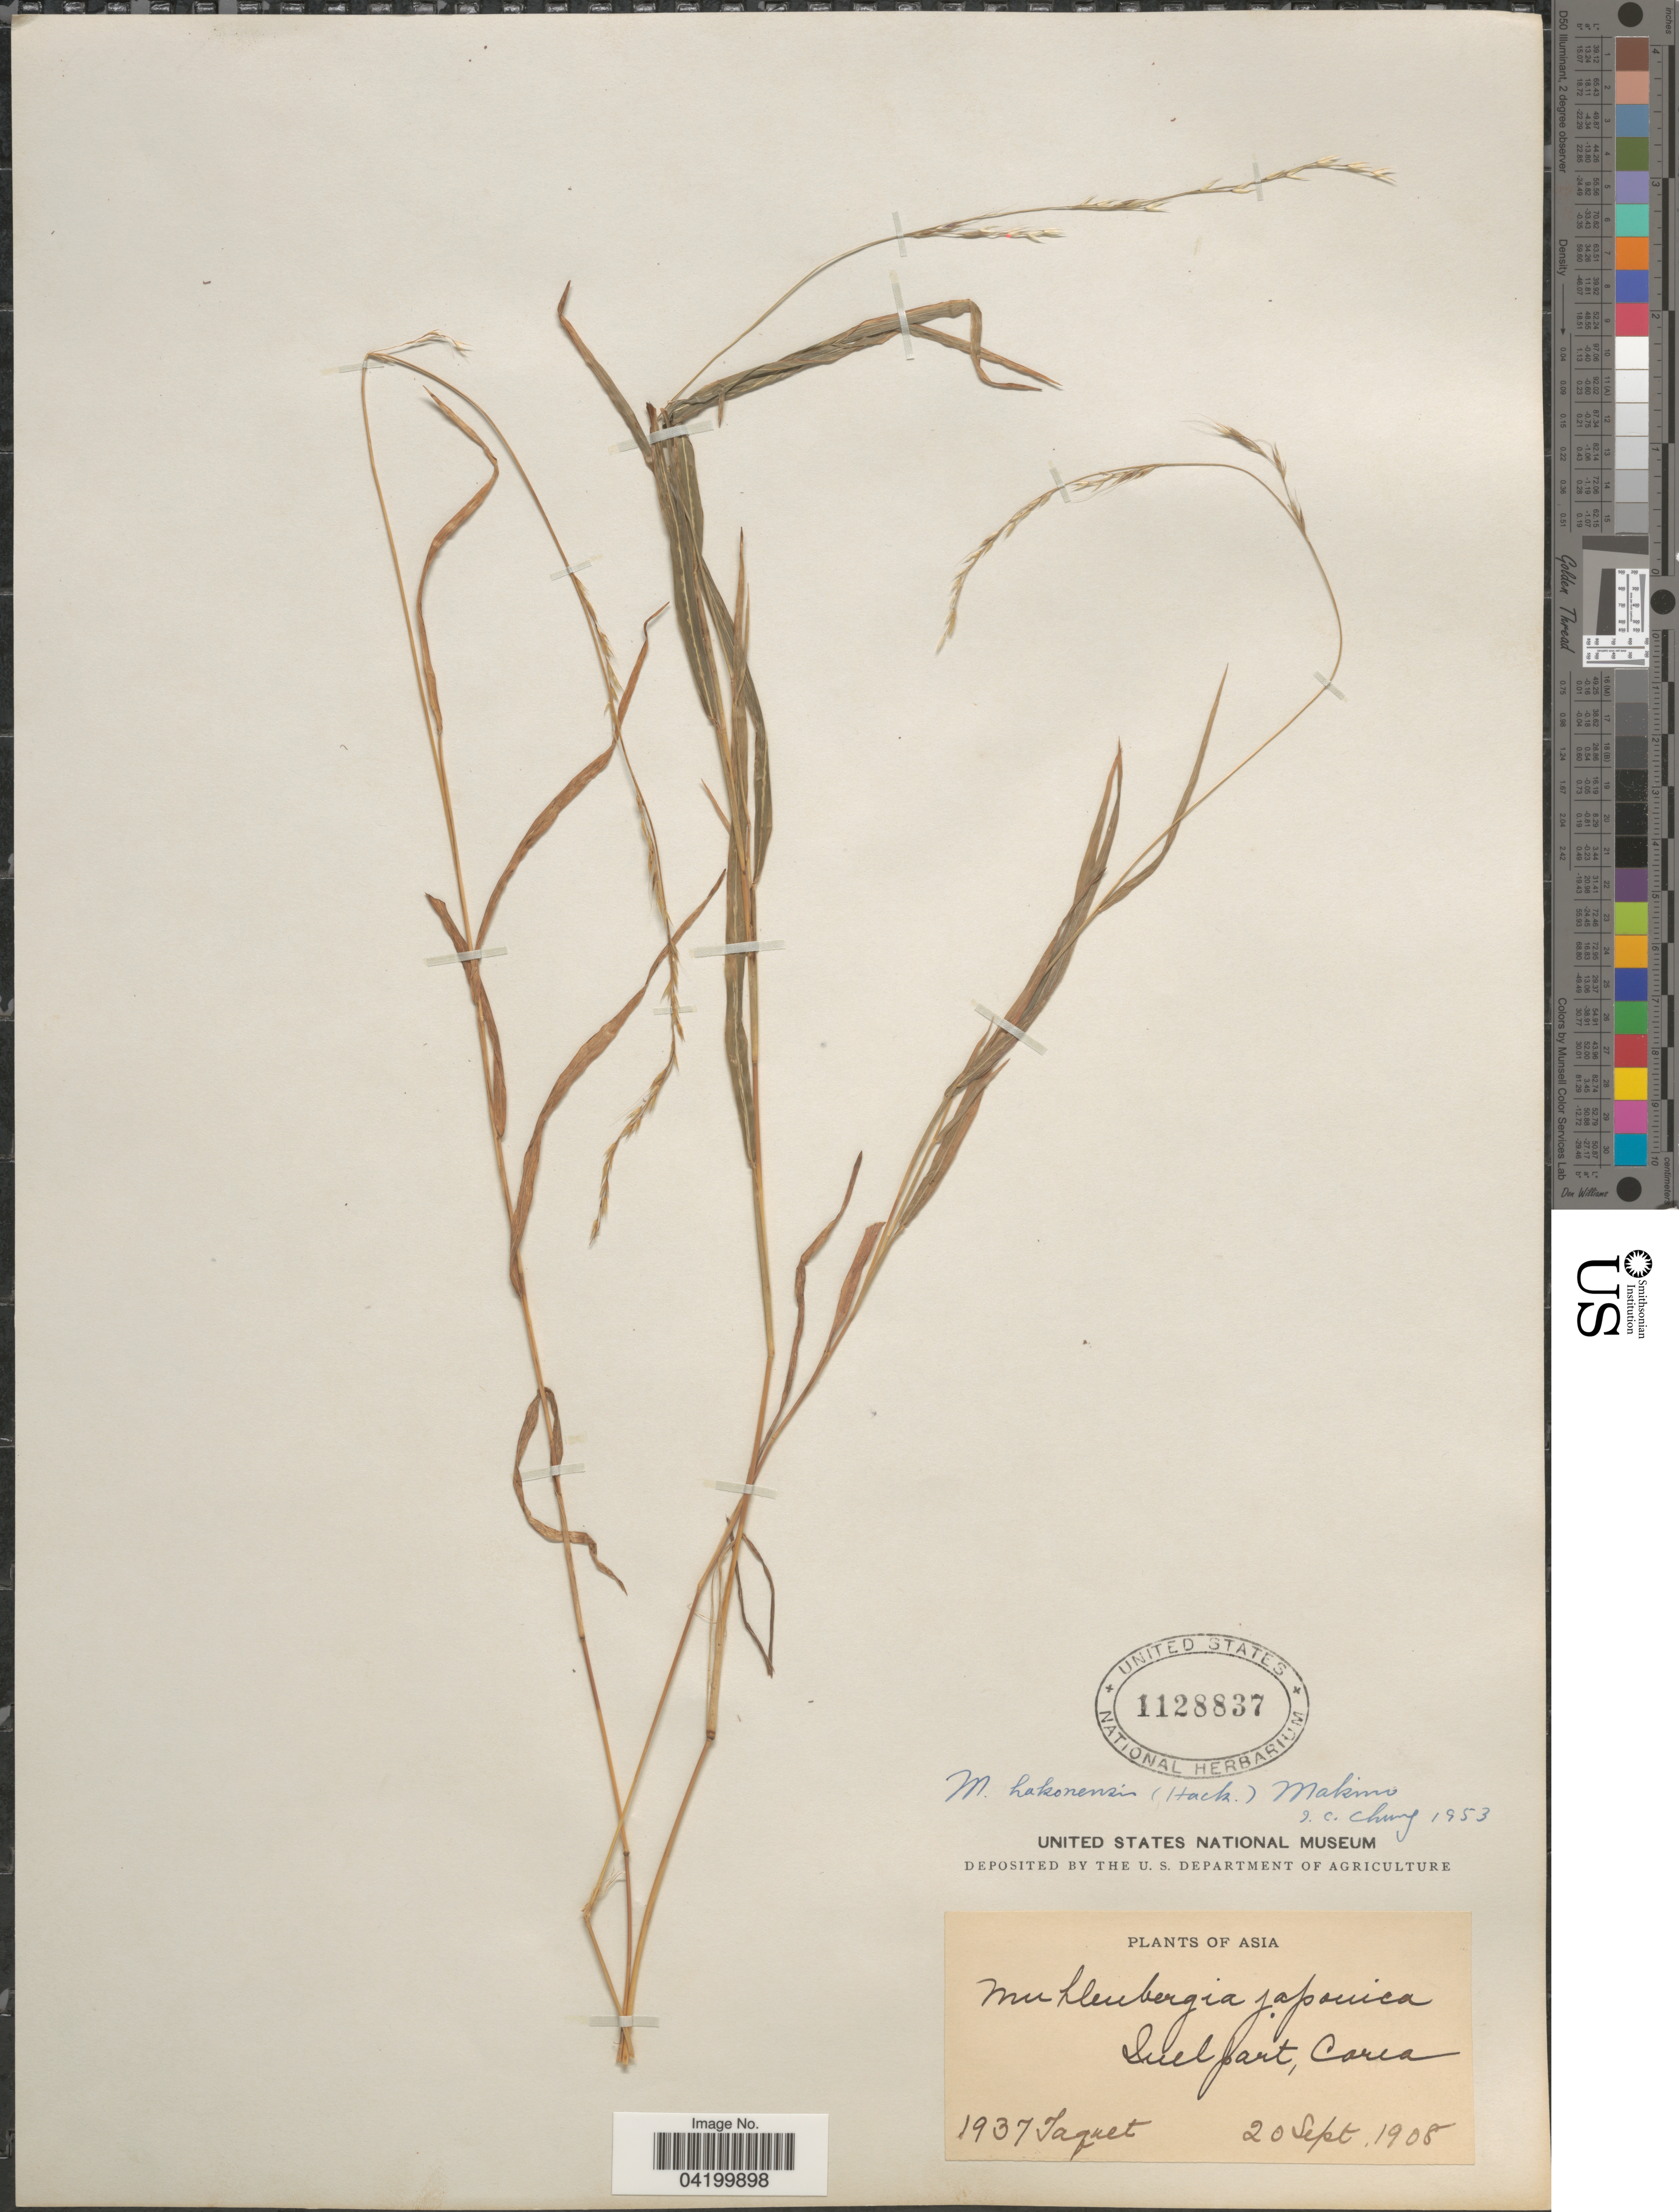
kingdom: Plantae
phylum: Tracheophyta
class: Liliopsida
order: Poales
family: Poaceae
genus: Muhlenbergia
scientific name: Muhlenbergia hakonensis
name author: (Hack.) Makino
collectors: Taquet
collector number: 1937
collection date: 1908-09-20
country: South Korea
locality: Quelpart, Corea.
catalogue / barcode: US 1128837